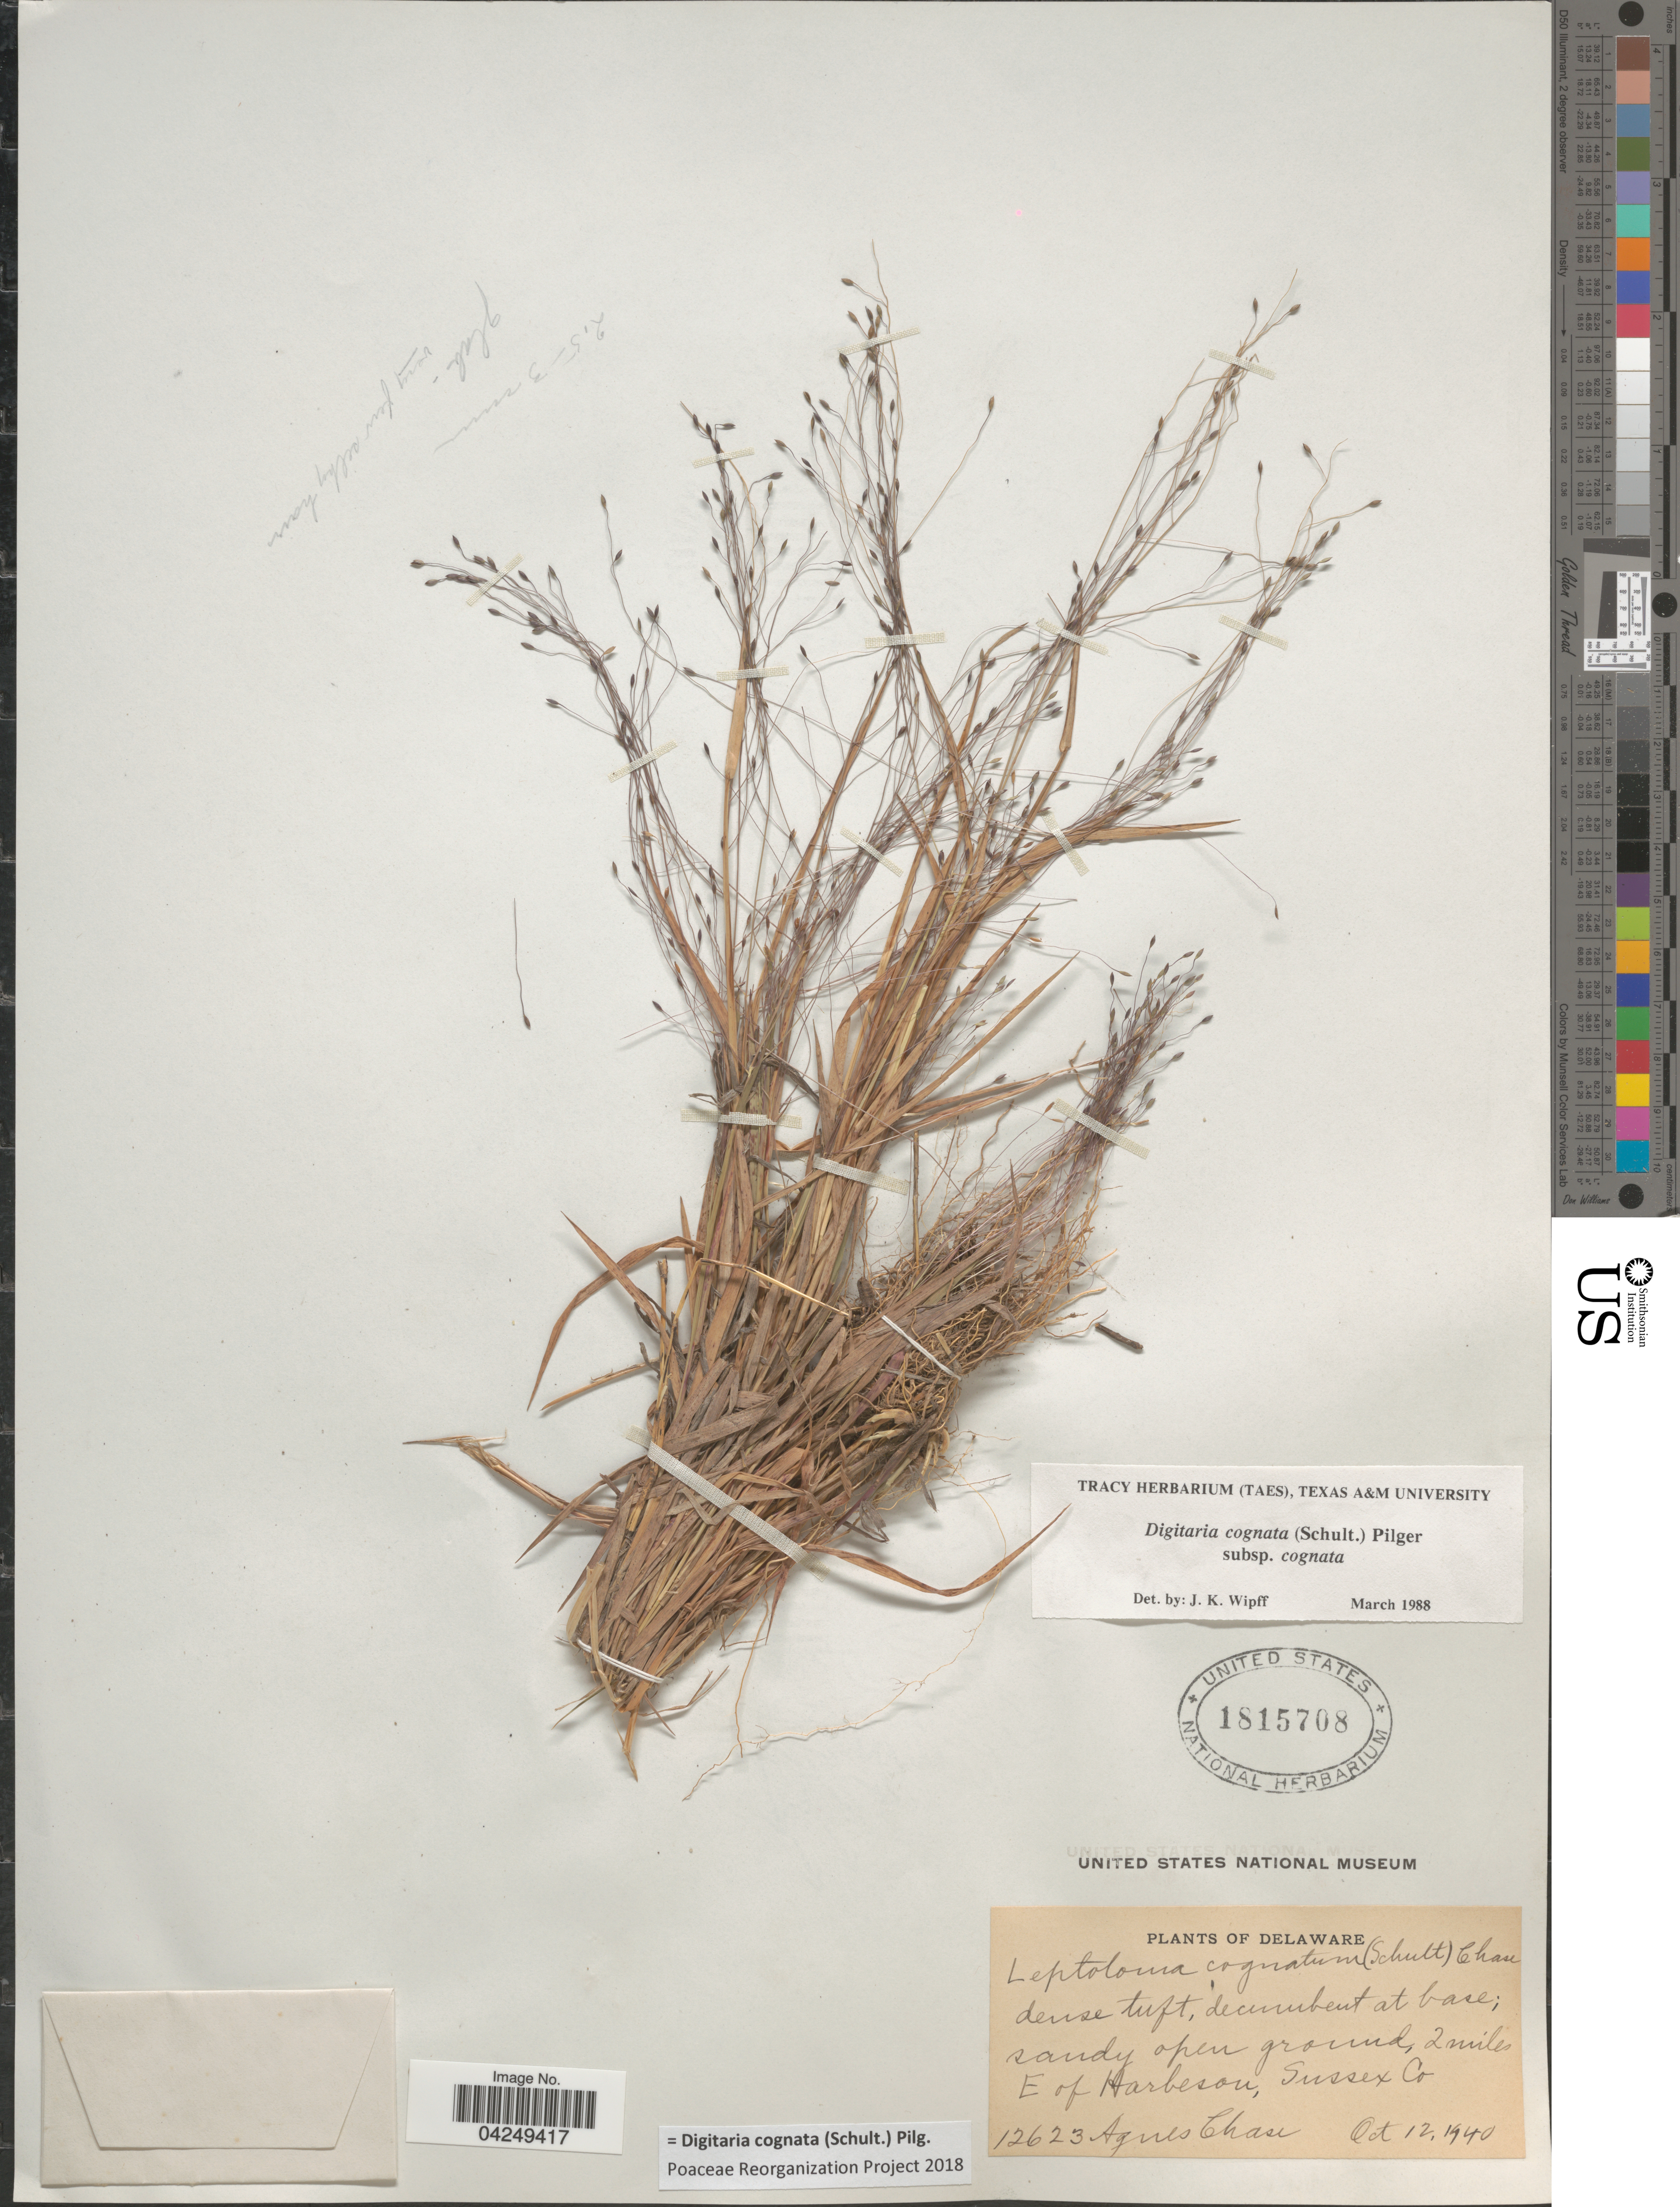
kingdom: Plantae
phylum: Tracheophyta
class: Liliopsida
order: Poales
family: Poaceae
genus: Digitaria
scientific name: Digitaria cognata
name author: (Scult.) Pilg.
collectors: A. Chase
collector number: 12623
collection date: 1940-10-12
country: United States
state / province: Delaware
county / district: Sussex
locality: Sandy open ground, 2 miles E of Harbesou, Sussex Co.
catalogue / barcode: US 1815708